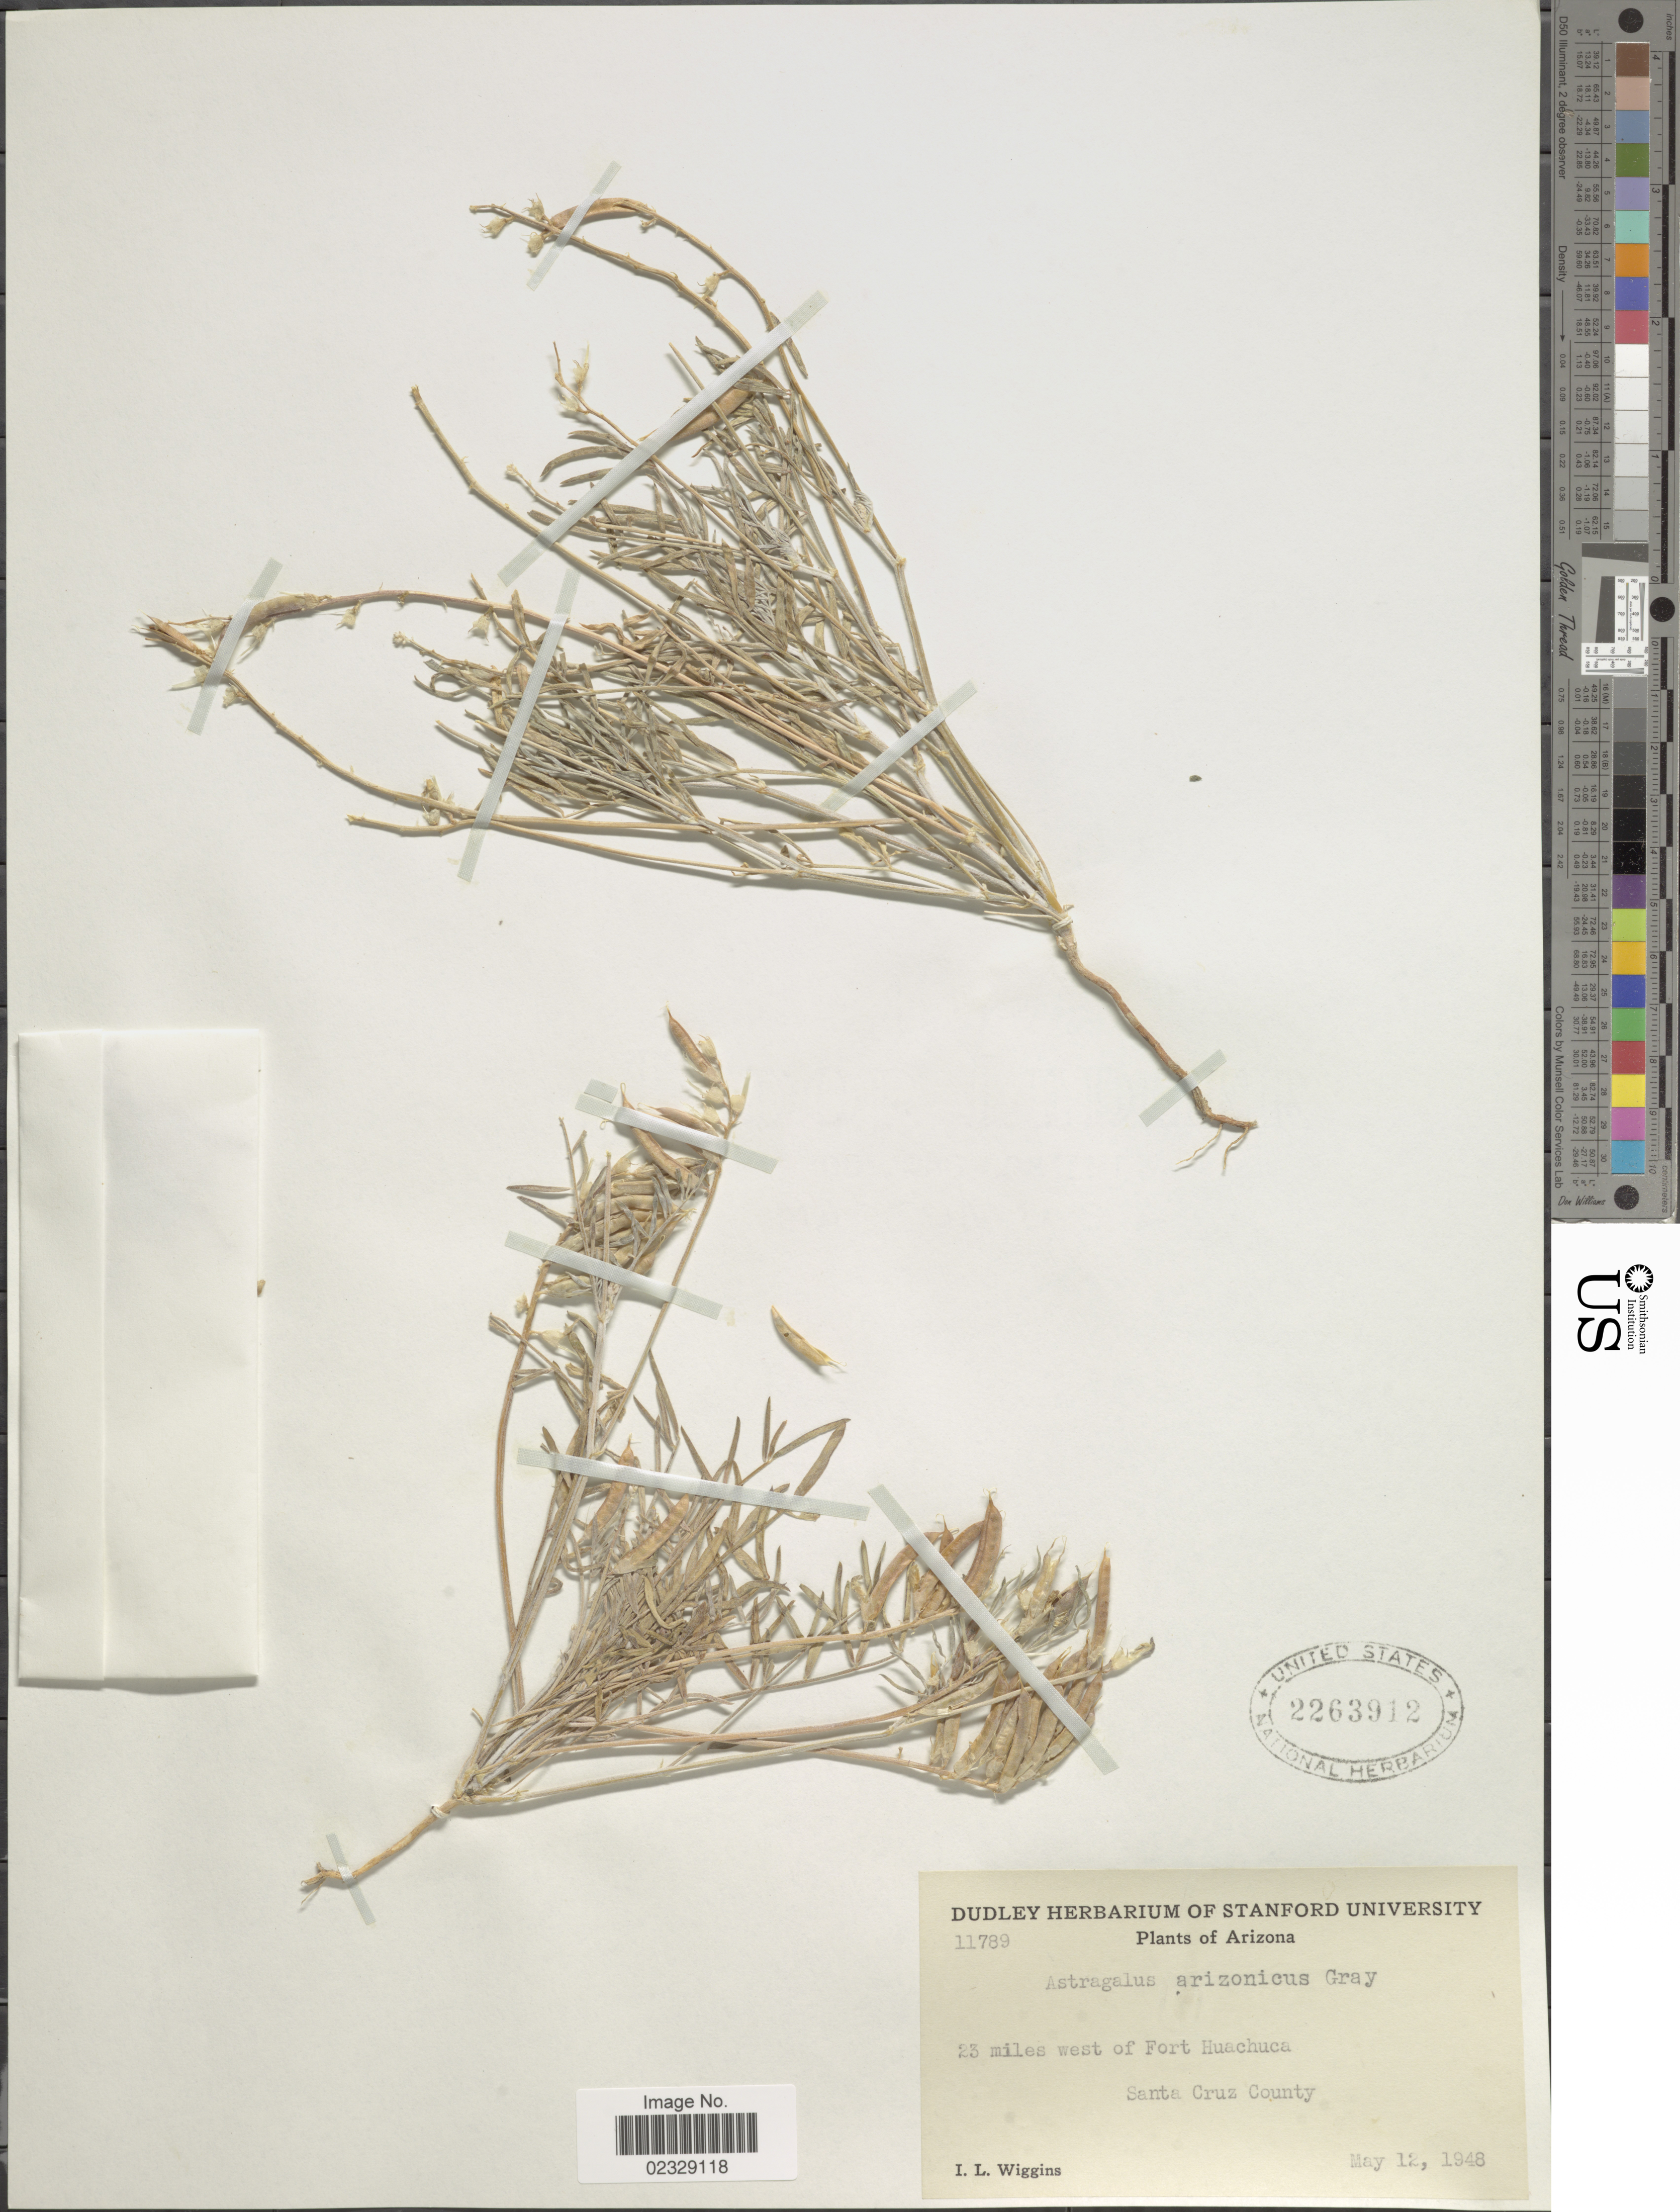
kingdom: Plantae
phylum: Tracheophyta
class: Magnoliopsida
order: Fabales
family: Fabaceae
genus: Astragalus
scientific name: Astragalus arizonicus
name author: A. Gray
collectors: I. L. Wiggins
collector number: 11789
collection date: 1948-05-12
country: United States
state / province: Arizona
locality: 23 miles west of Fort Huachuca, Santa Cruz County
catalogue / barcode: US 2263912